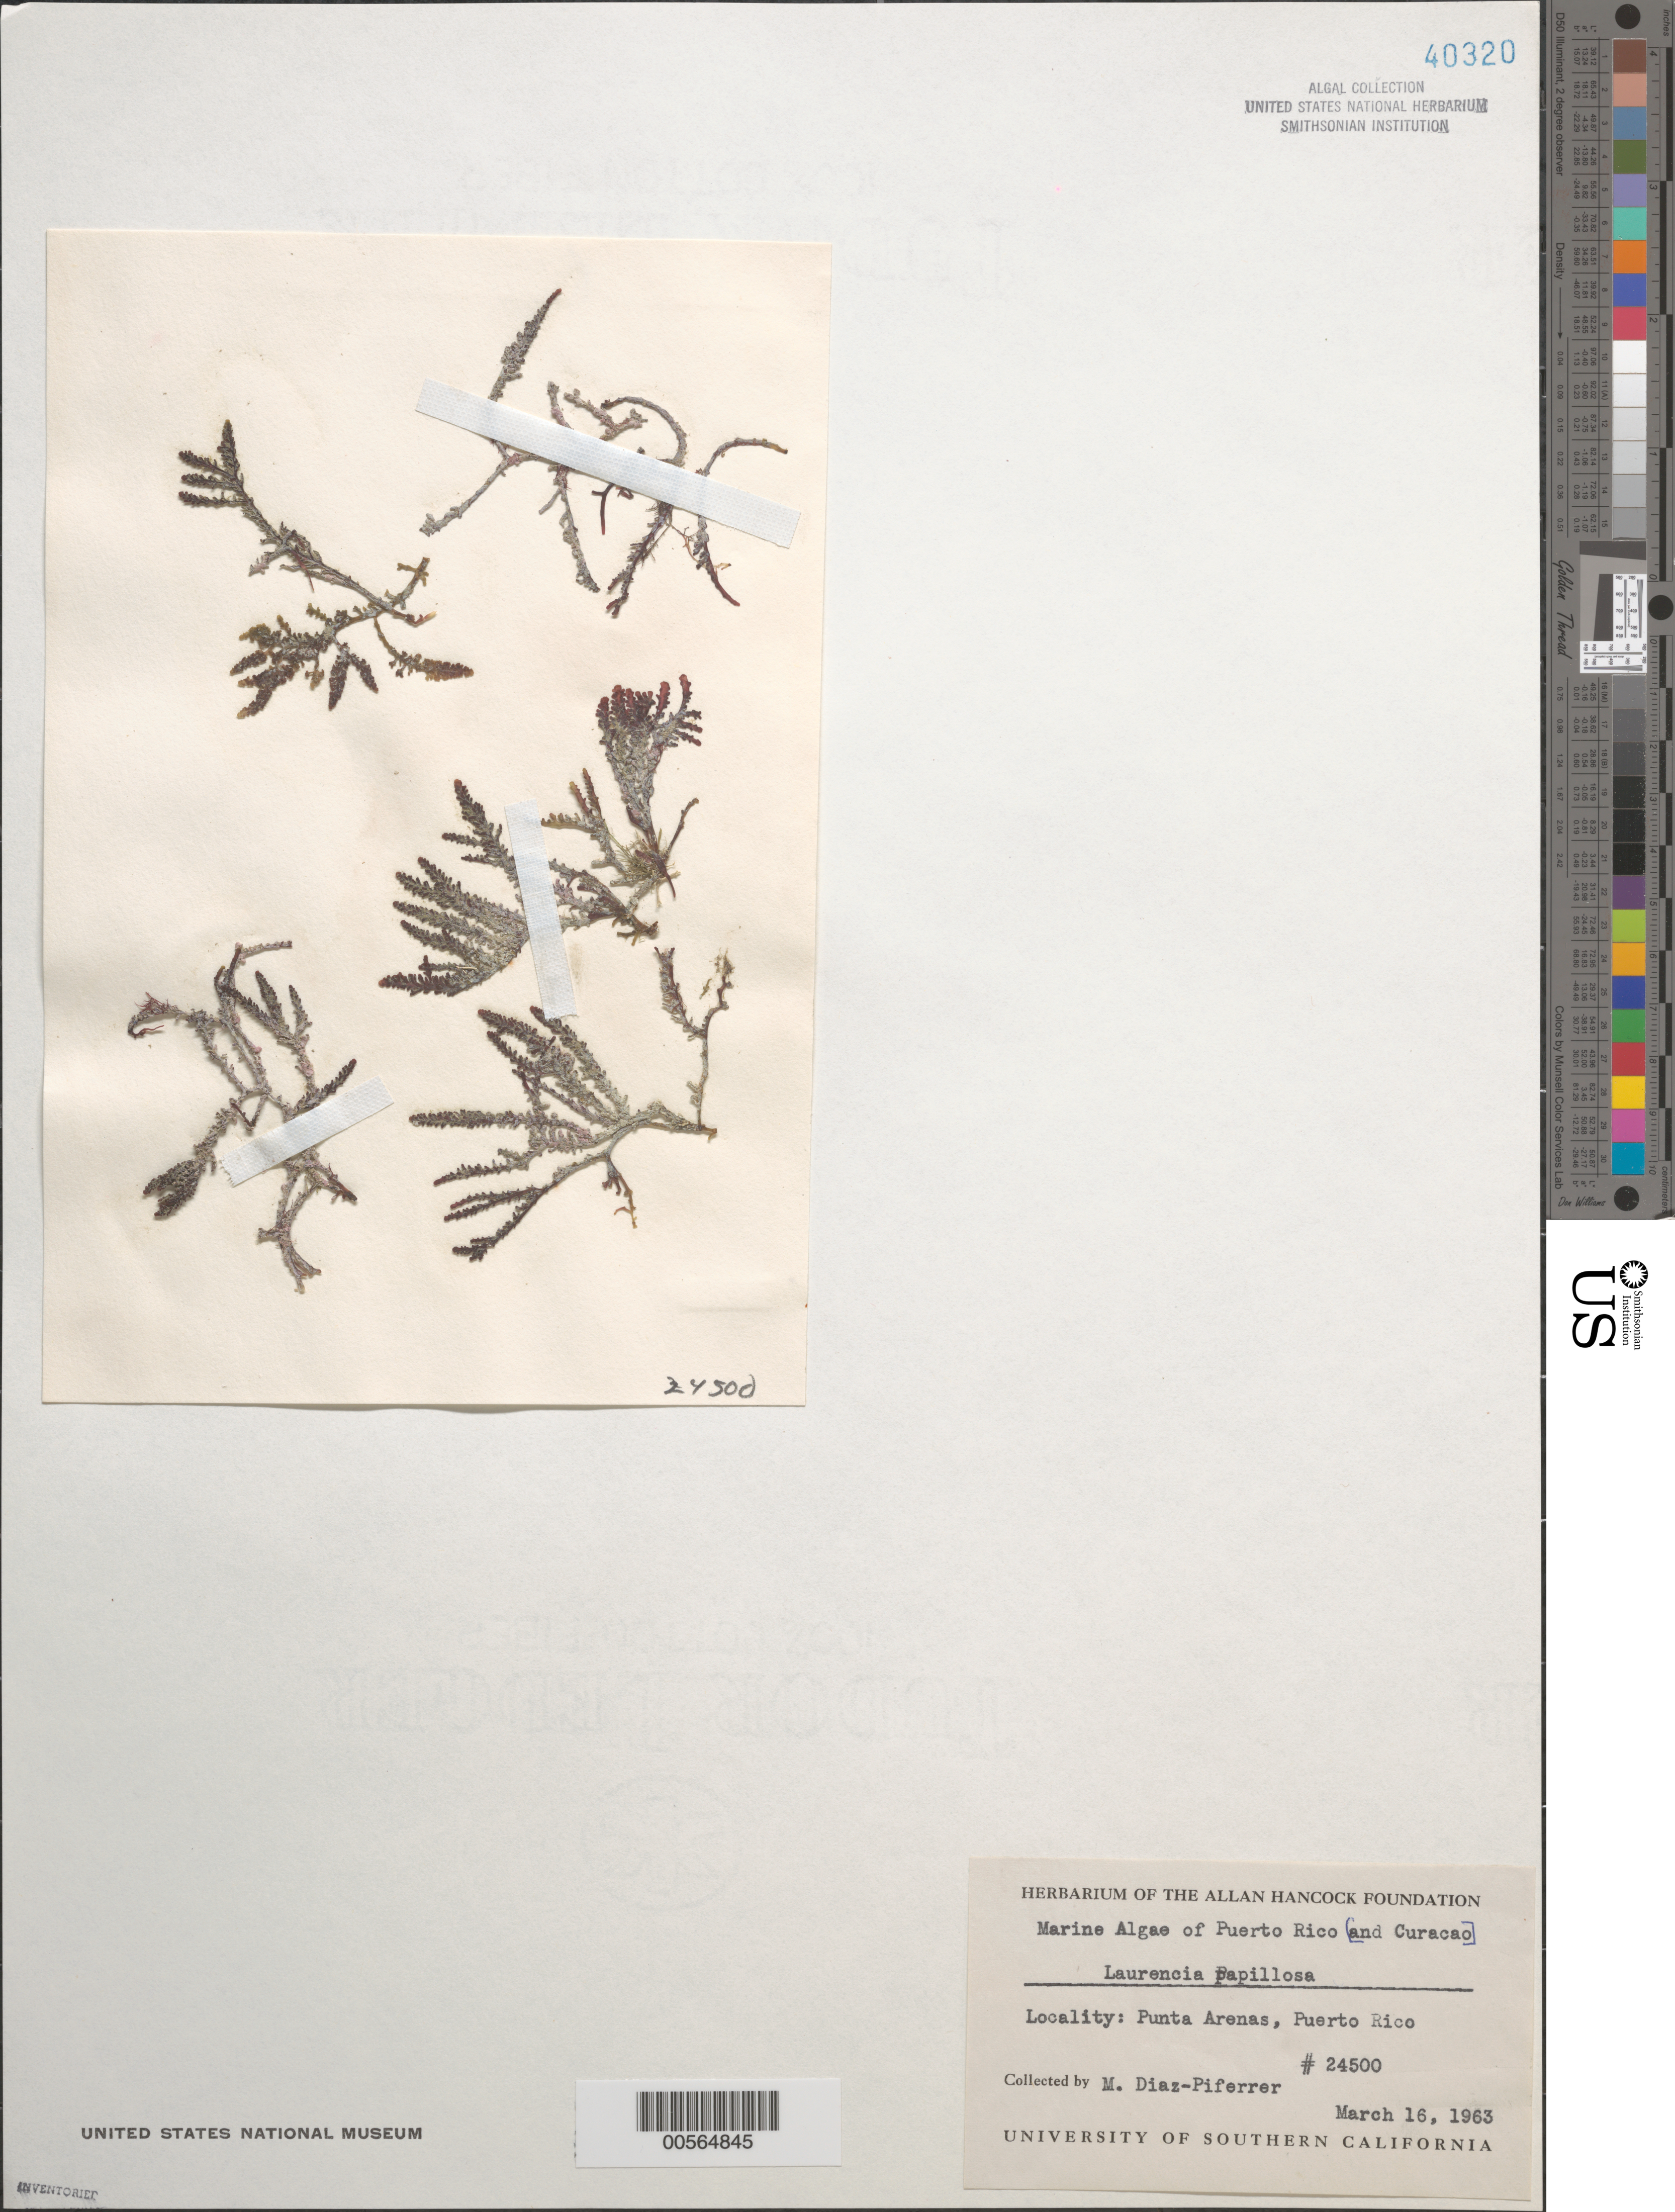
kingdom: Plantae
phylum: Rhodophyta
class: Florideophyceae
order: Ceramiales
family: Rhodomelaceae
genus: Palisada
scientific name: Palisada perforata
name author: (Bory) K.W. Nam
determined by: Algae name updating Project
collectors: M. Diaz-Piferrer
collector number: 24500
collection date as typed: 16 Mar 1963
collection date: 1963-03-16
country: Puerto Rico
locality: Punta arenas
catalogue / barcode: US 40320